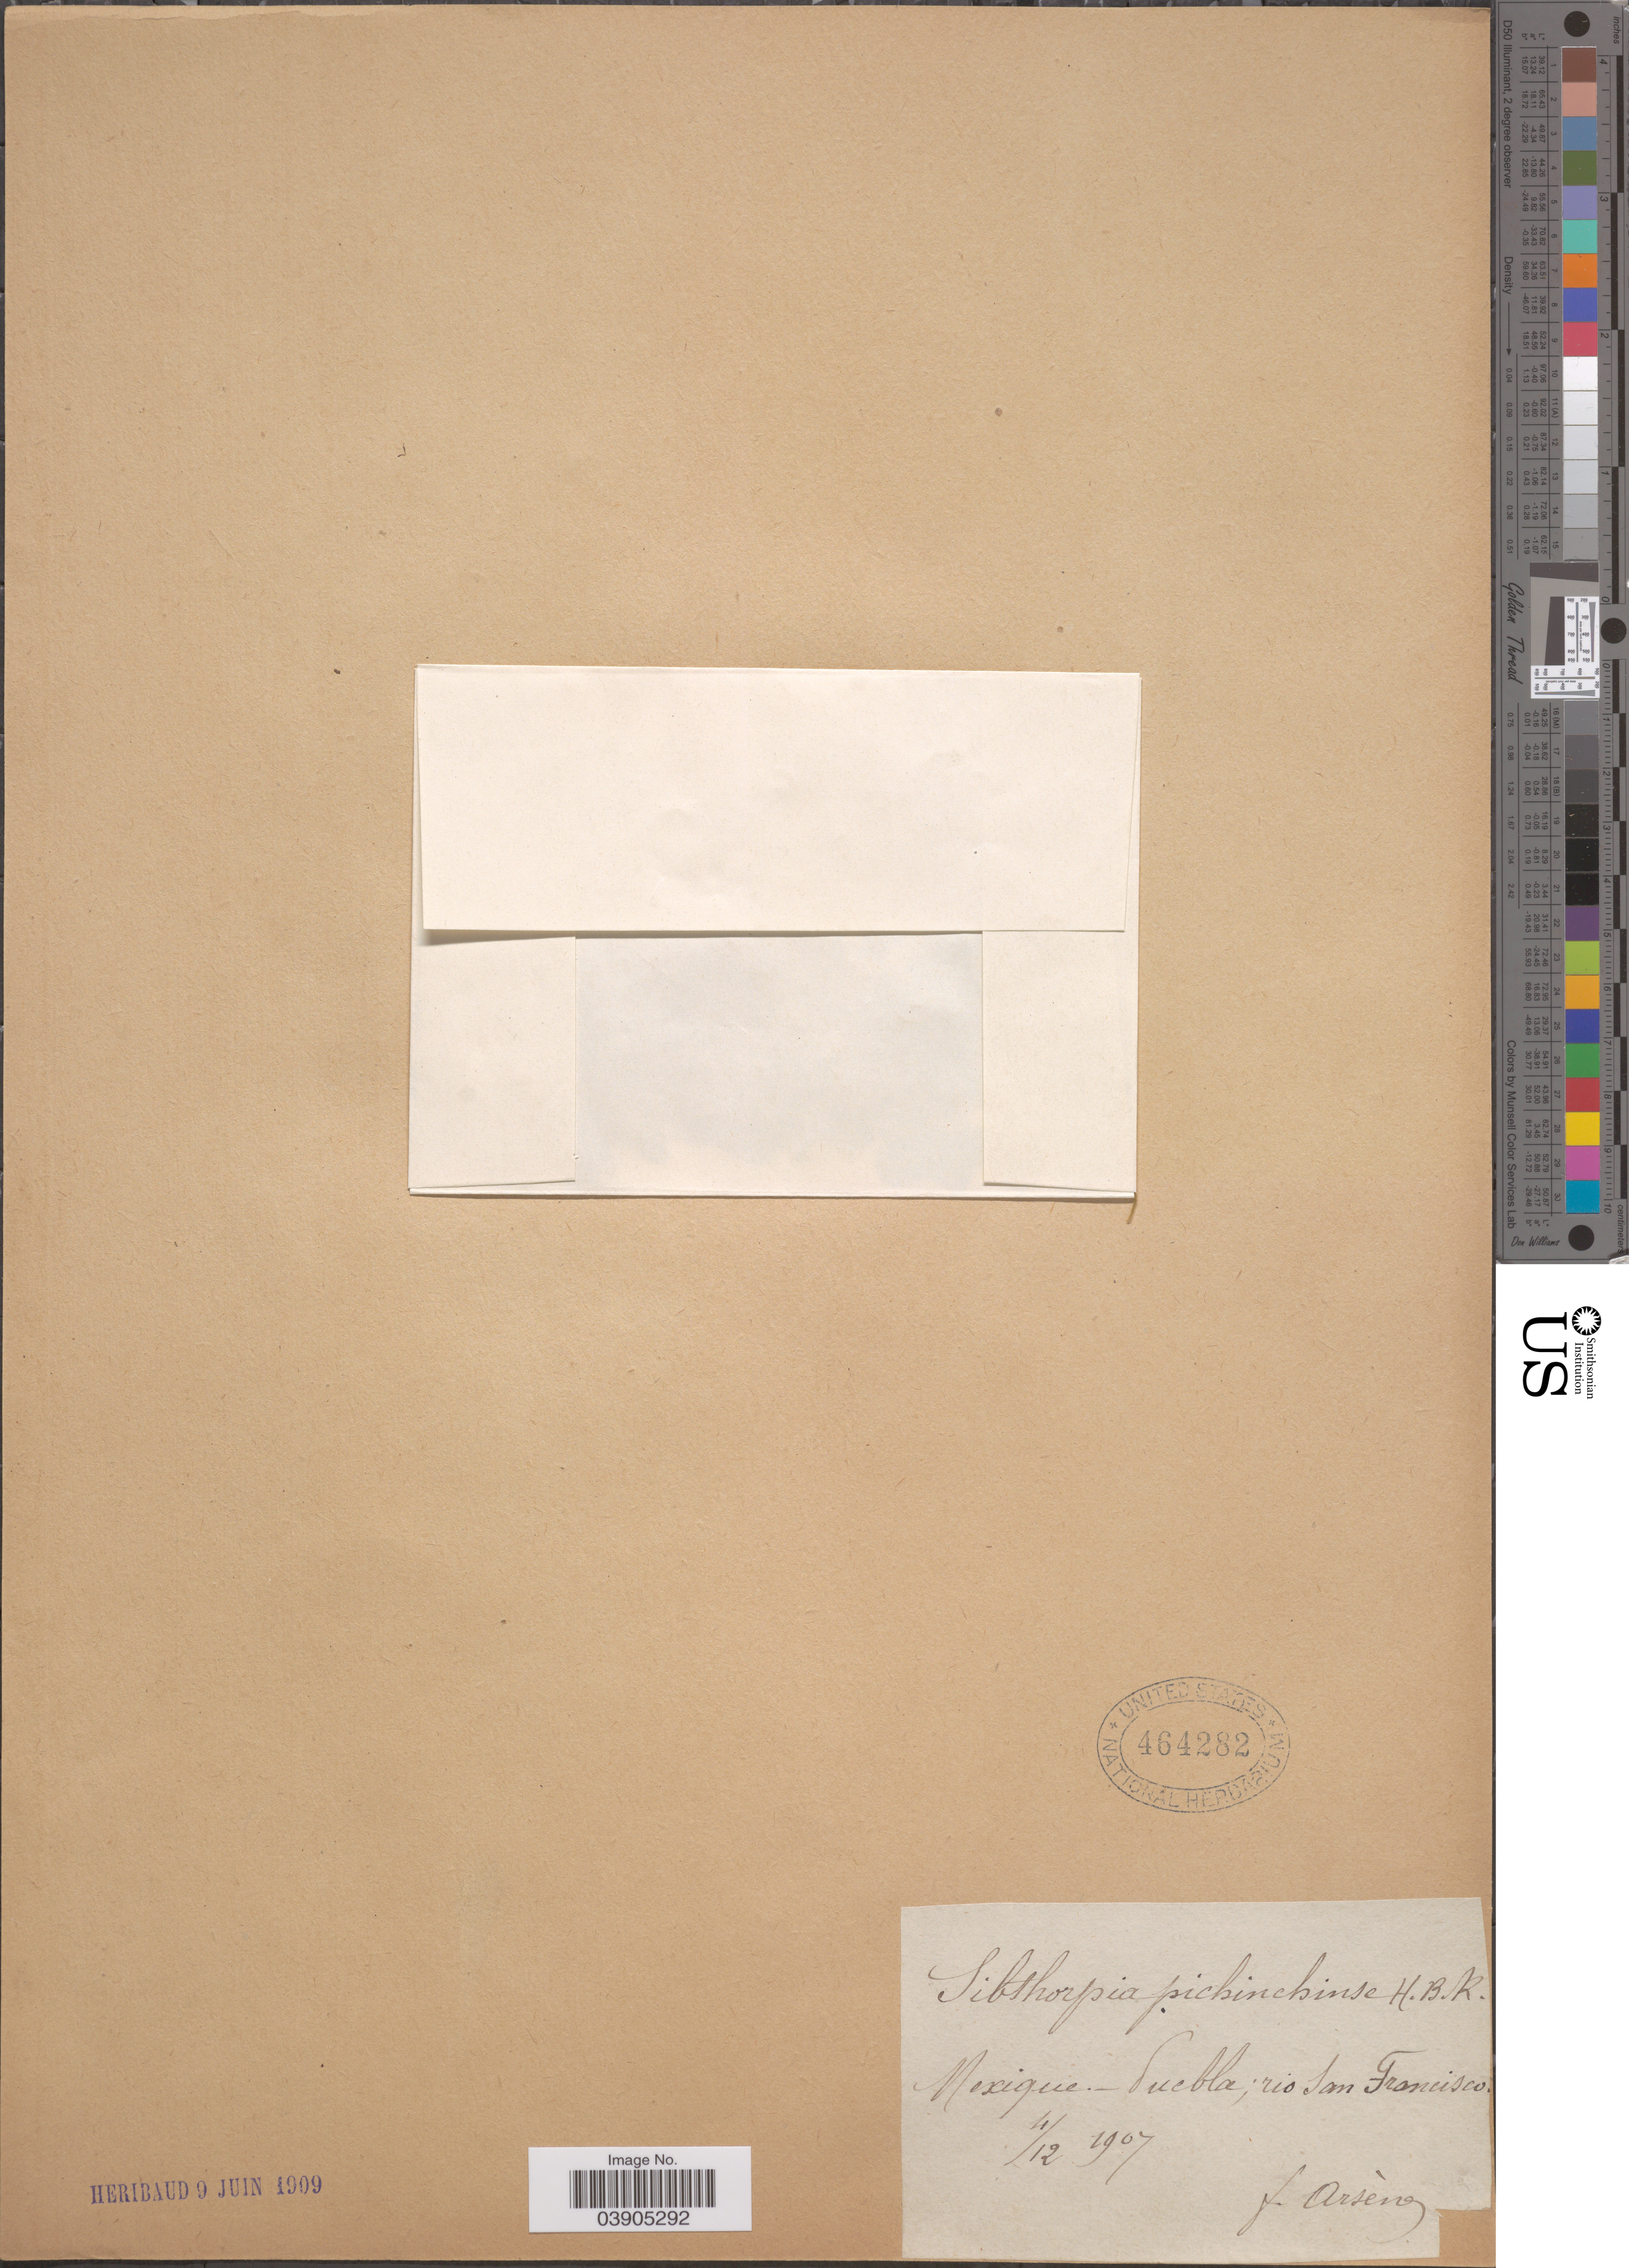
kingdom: Plantae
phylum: Tracheophyta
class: Magnoliopsida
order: Lamiales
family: Plantaginaceae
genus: Sibthorpia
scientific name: Sibthorpia repens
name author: (L.) Kuntze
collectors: F. Arsène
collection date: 1907-12-04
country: Mexico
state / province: Puebla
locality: Rio San Francisco.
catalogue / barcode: US 464282